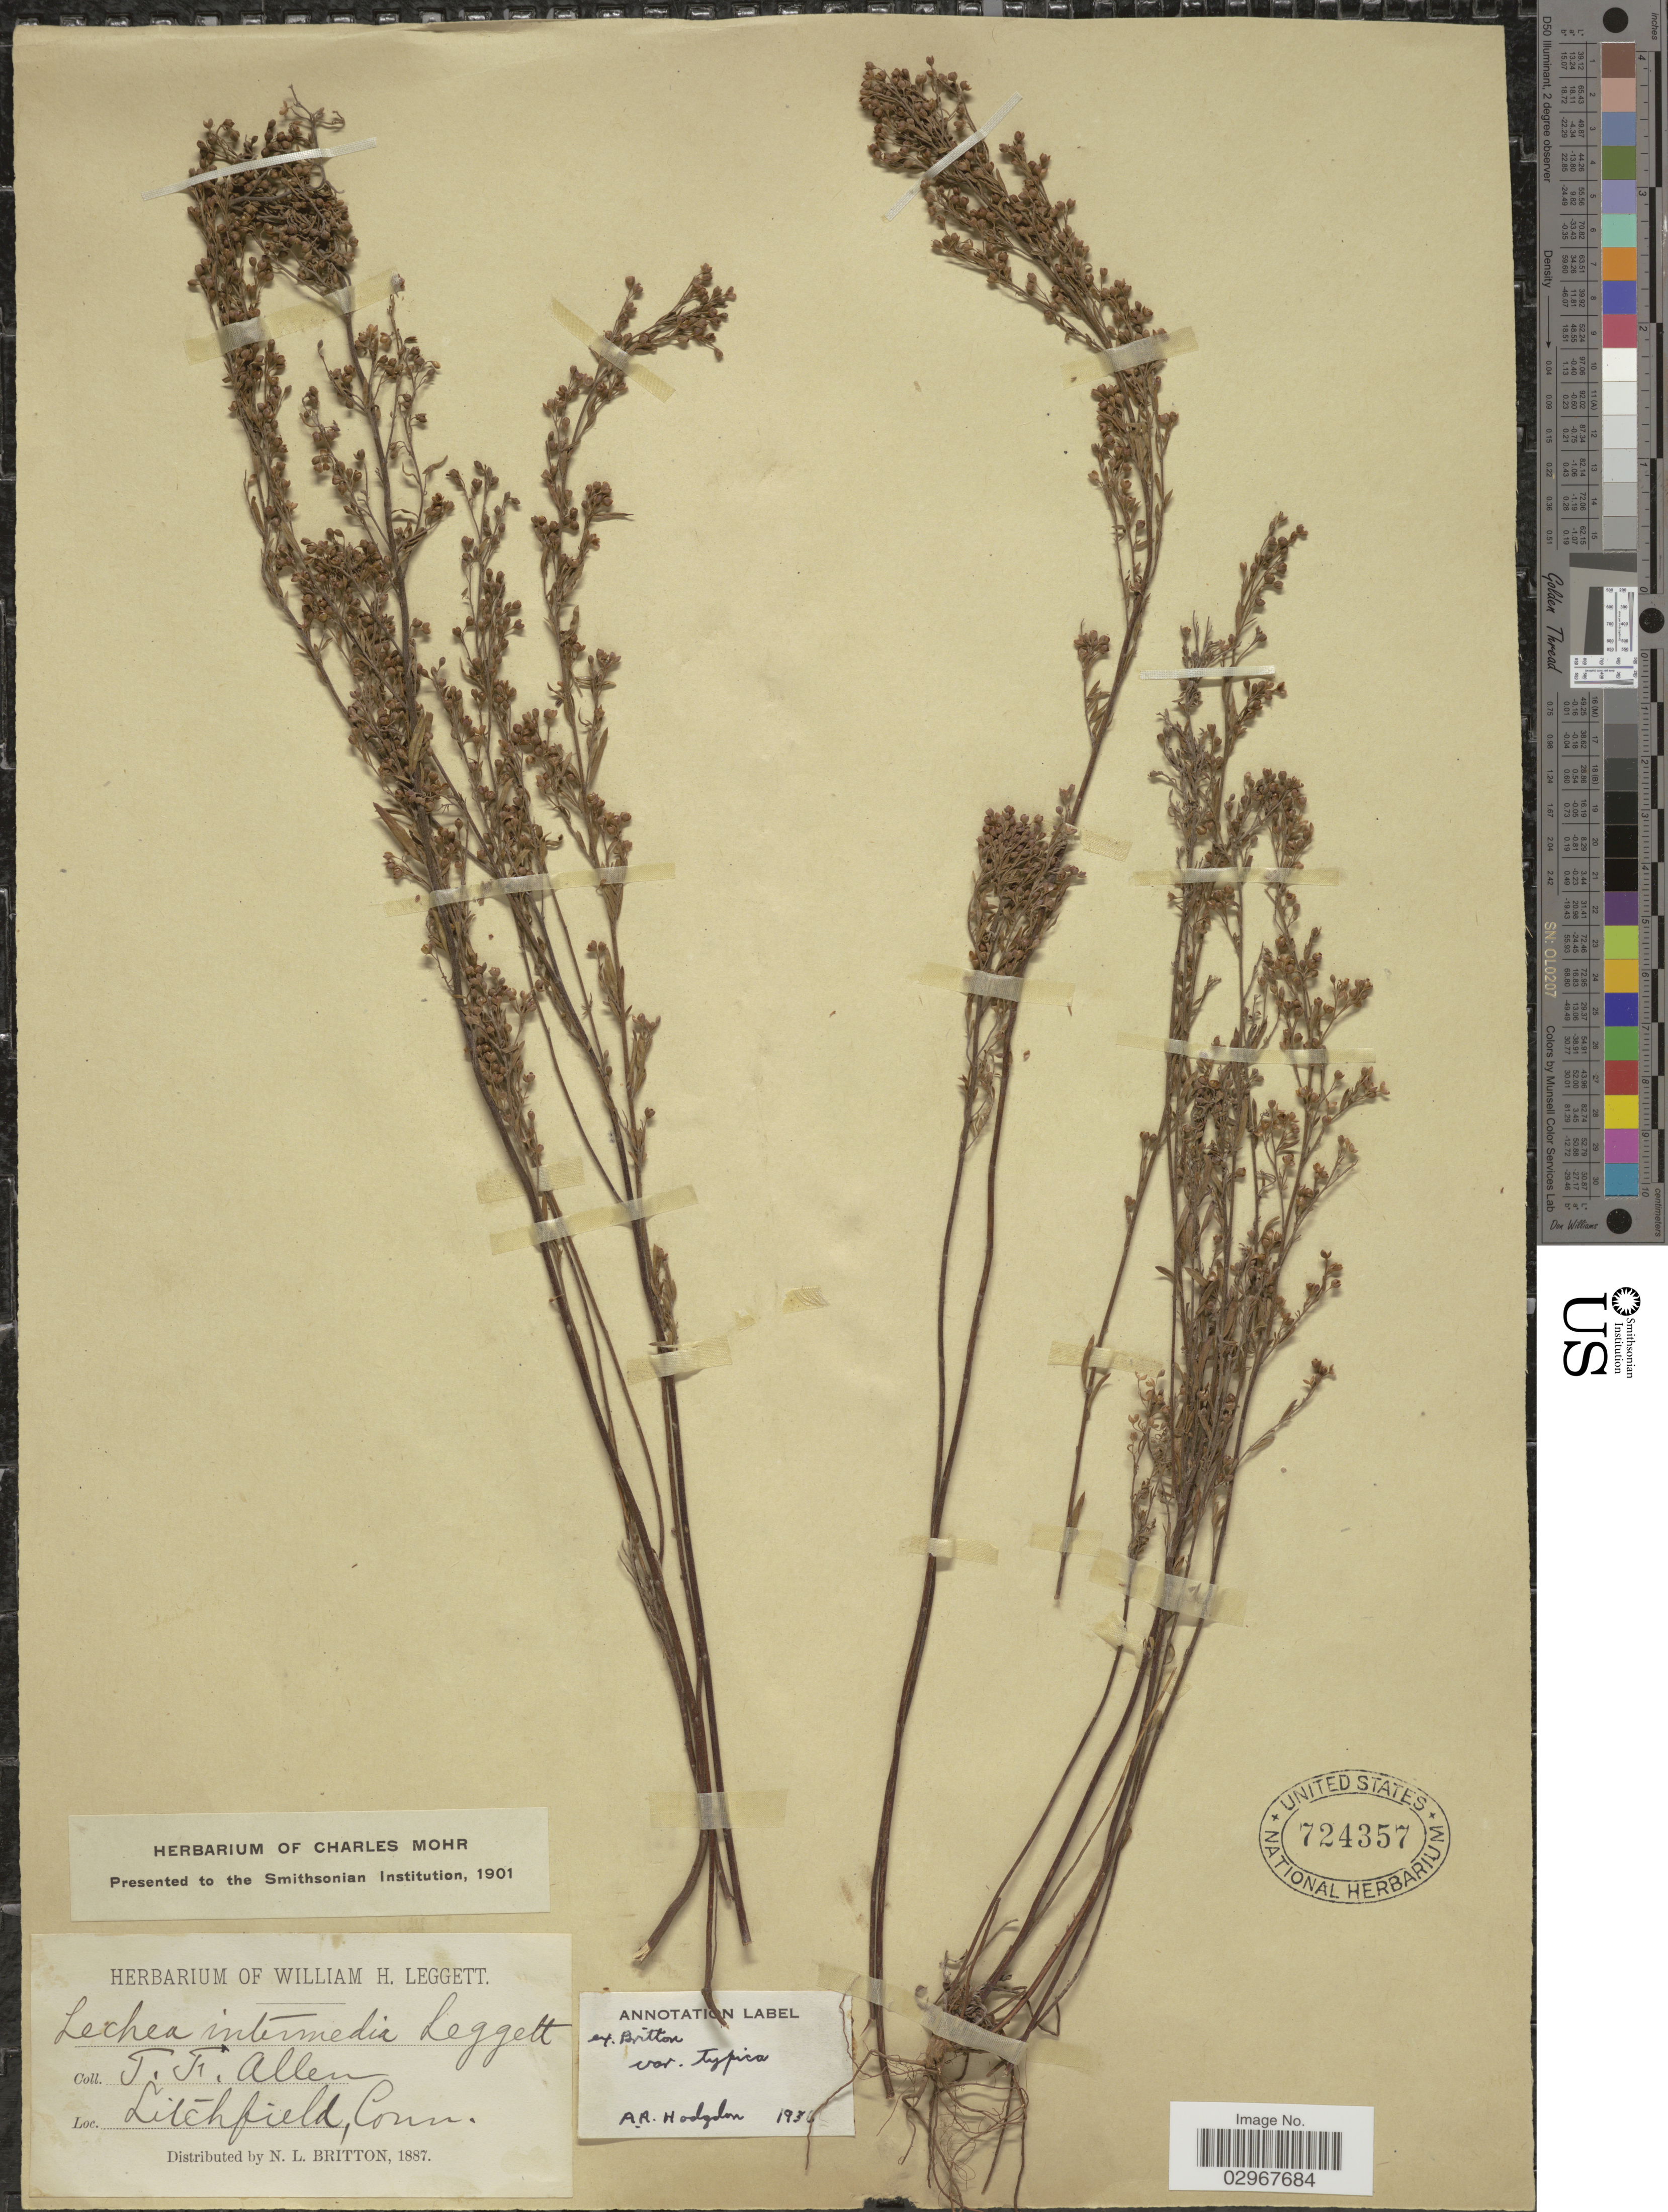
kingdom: Plantae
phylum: Tracheophyta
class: Magnoliopsida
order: Malvales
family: Cistaceae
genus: Lechea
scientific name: Lechea intermedia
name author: Legg. ex Britton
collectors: T. Allen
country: United States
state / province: Connecticut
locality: Litchfield, Conn.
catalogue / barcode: US 724357